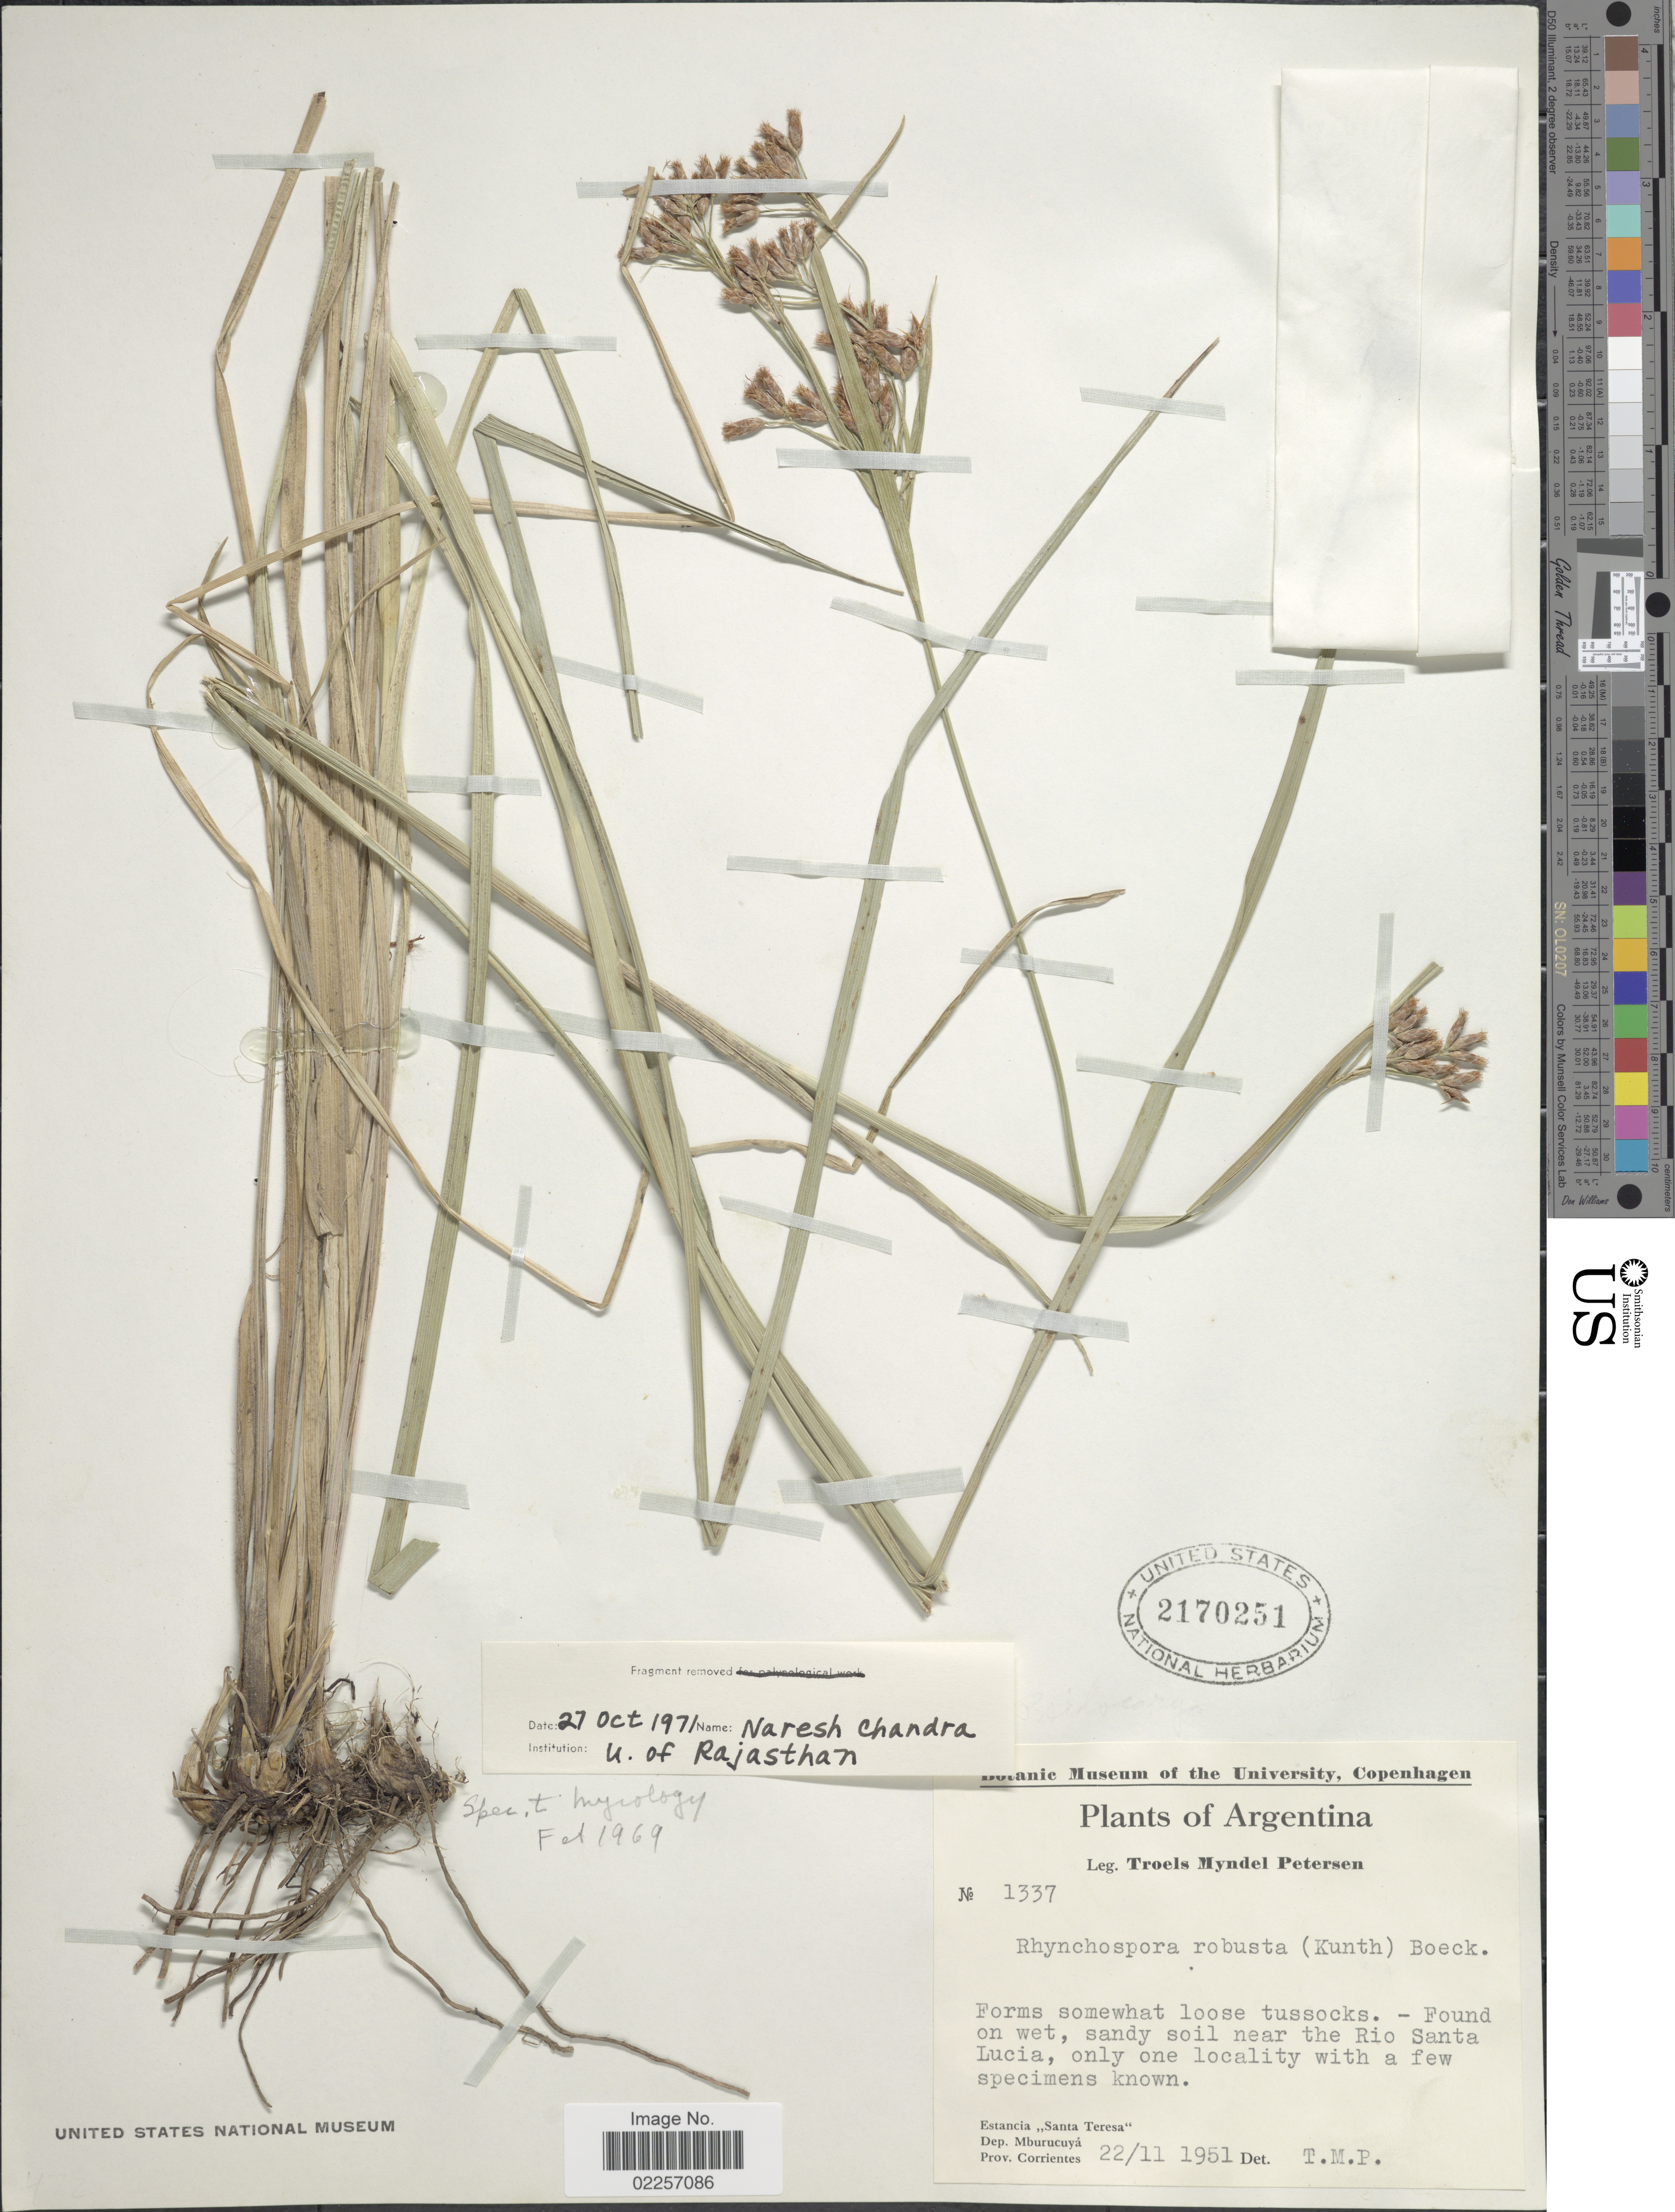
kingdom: Plantae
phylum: Tracheophyta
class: Liliopsida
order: Poales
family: Cyperaceae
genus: Rhynchospora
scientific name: Rhynchospora robusta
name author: (Kunth) Boeckeler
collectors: T. Pederson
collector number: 1337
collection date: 1951-11-22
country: Argentina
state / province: Corrientes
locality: Found on wet, sandy soil near the Rio Santa Lucia. Estancia Santa Teresa Dep. Mburucuya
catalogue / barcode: US 2170251